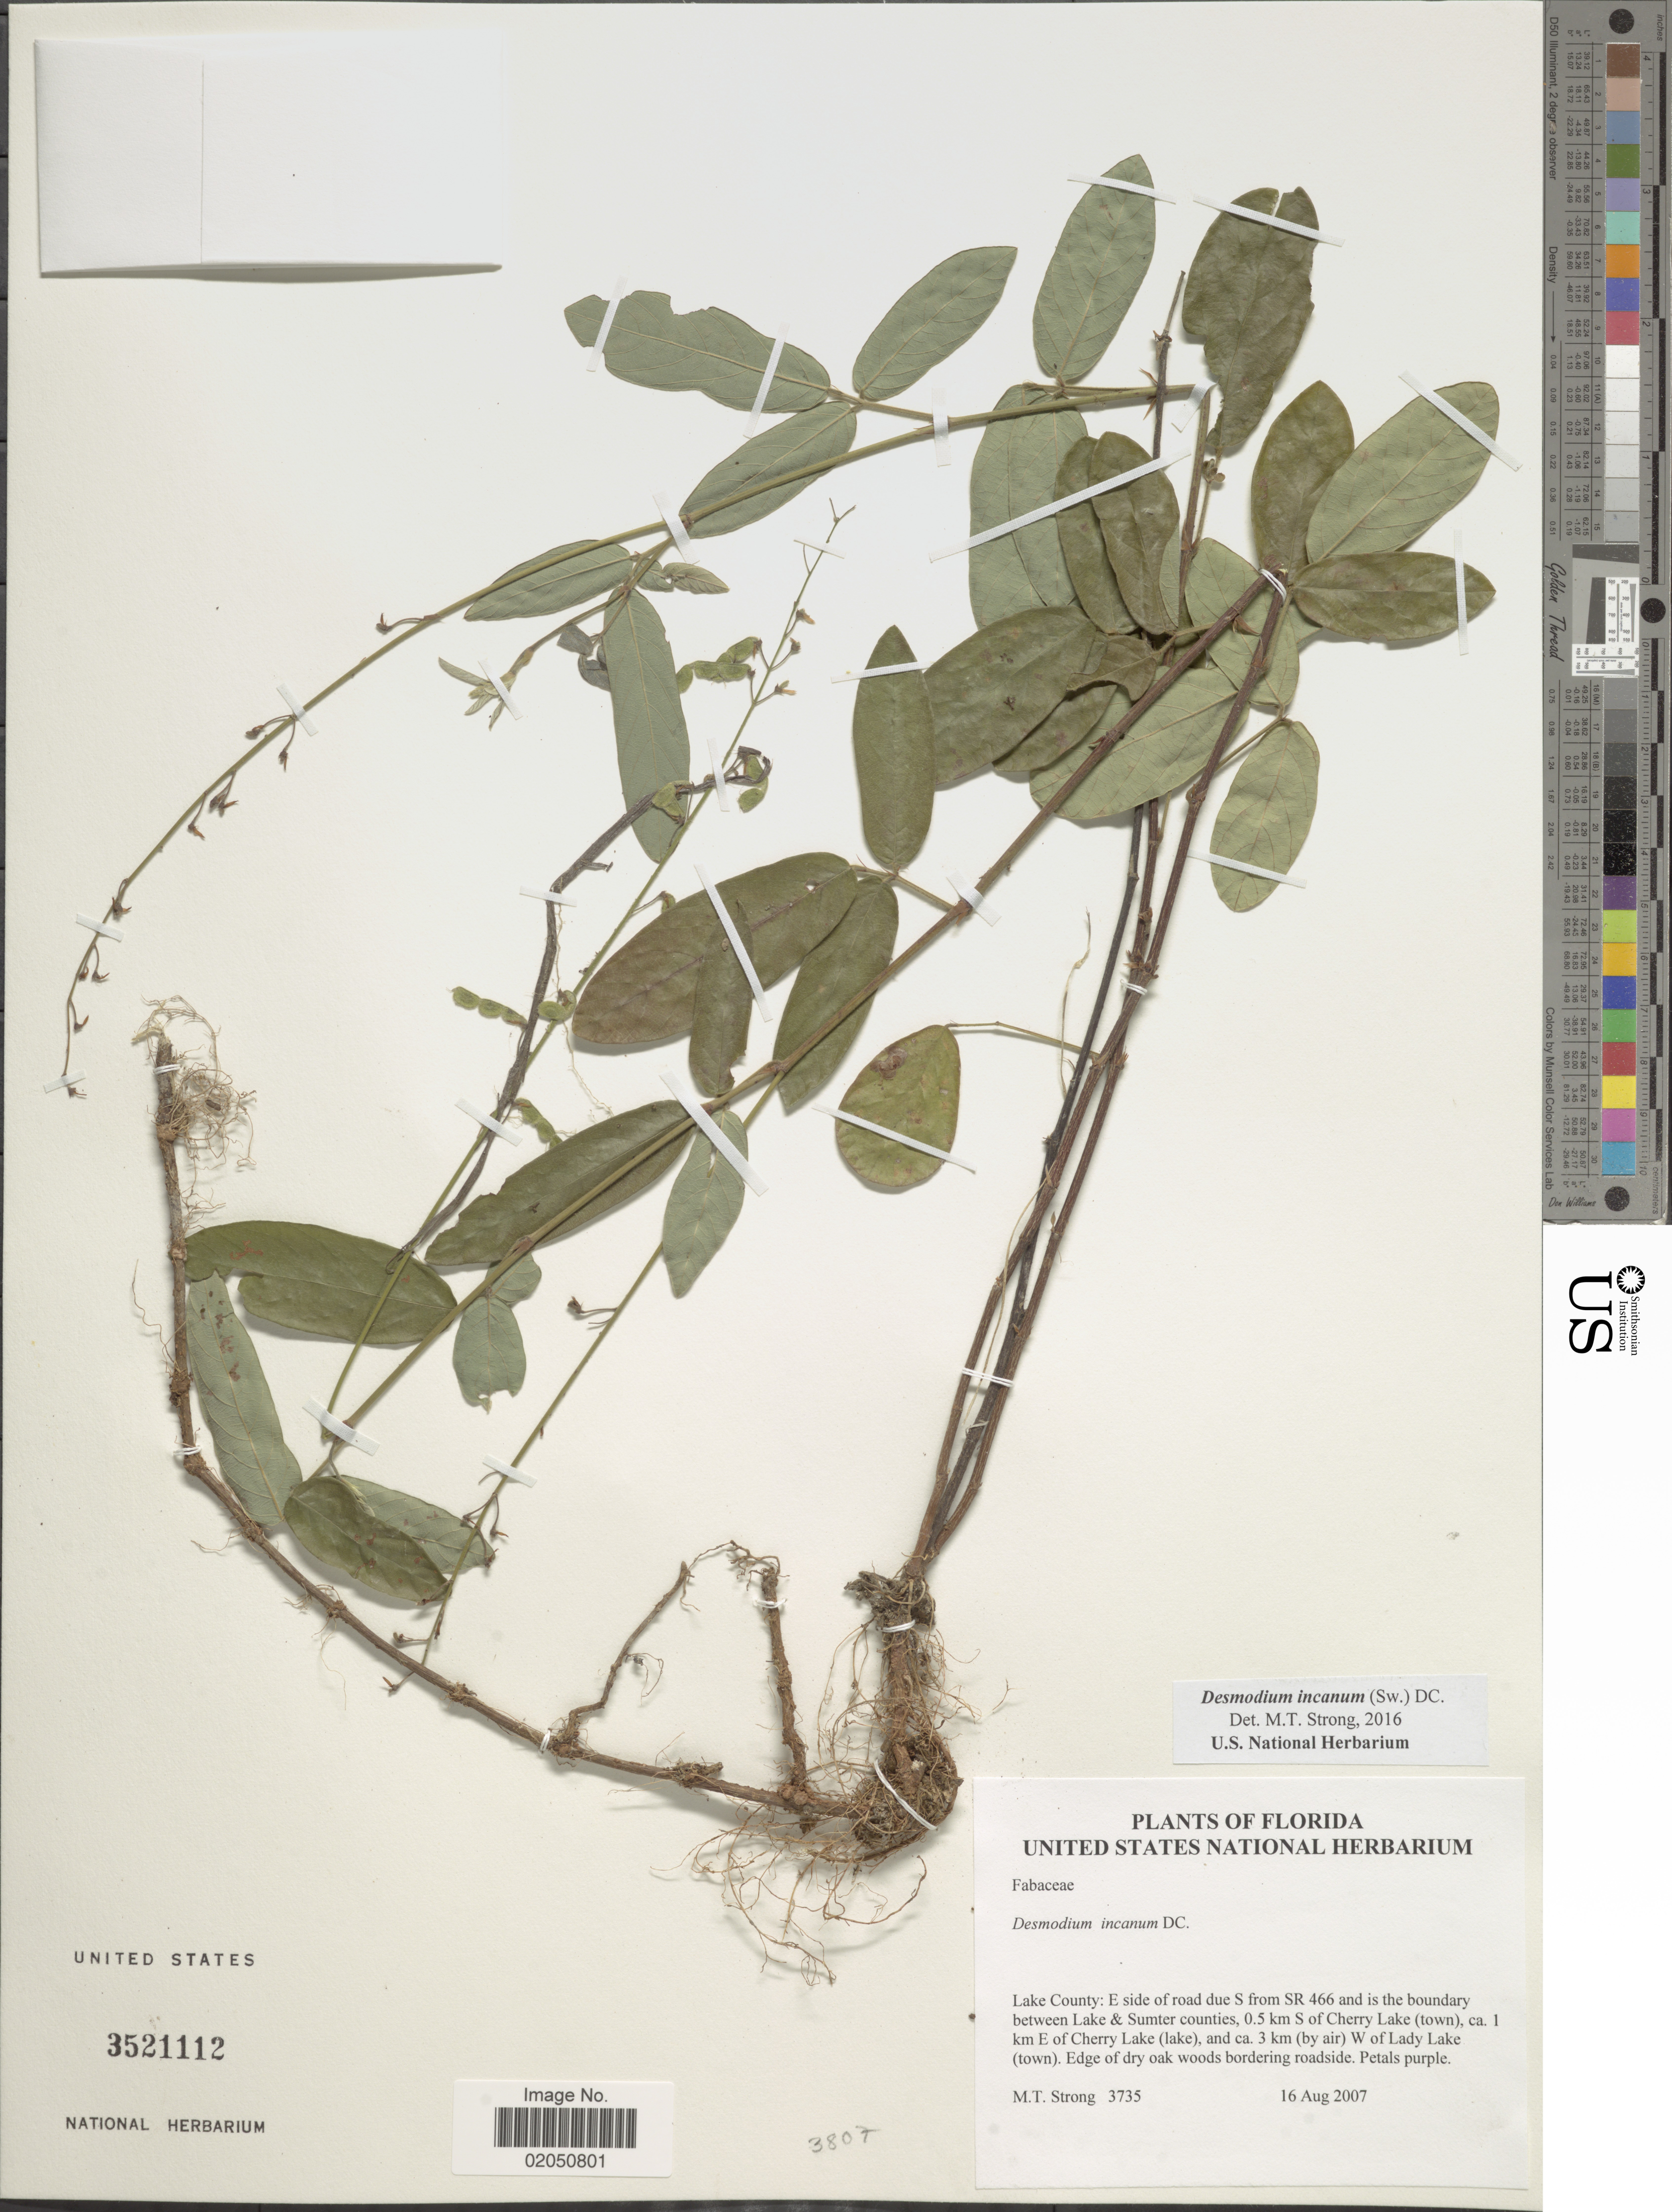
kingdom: Plantae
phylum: Tracheophyta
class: Magnoliopsida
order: Fabales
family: Fabaceae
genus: Desmodium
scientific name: Desmodium incanum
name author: (Sw.) DC.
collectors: M. T. Strong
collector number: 3735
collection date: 2007-08-16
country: United States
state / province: Florida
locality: Lake County: E side of road due S from SR 466 and is the boundary between Lake & Sumter counties, 0.5 km S of Cherry Lake (town), ca 1 km E of Cherry Lake (lake), and ca. 3 km (by air) W of Lady Lake (town). Edge of dry oak woods bordring roadside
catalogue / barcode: US 3521112